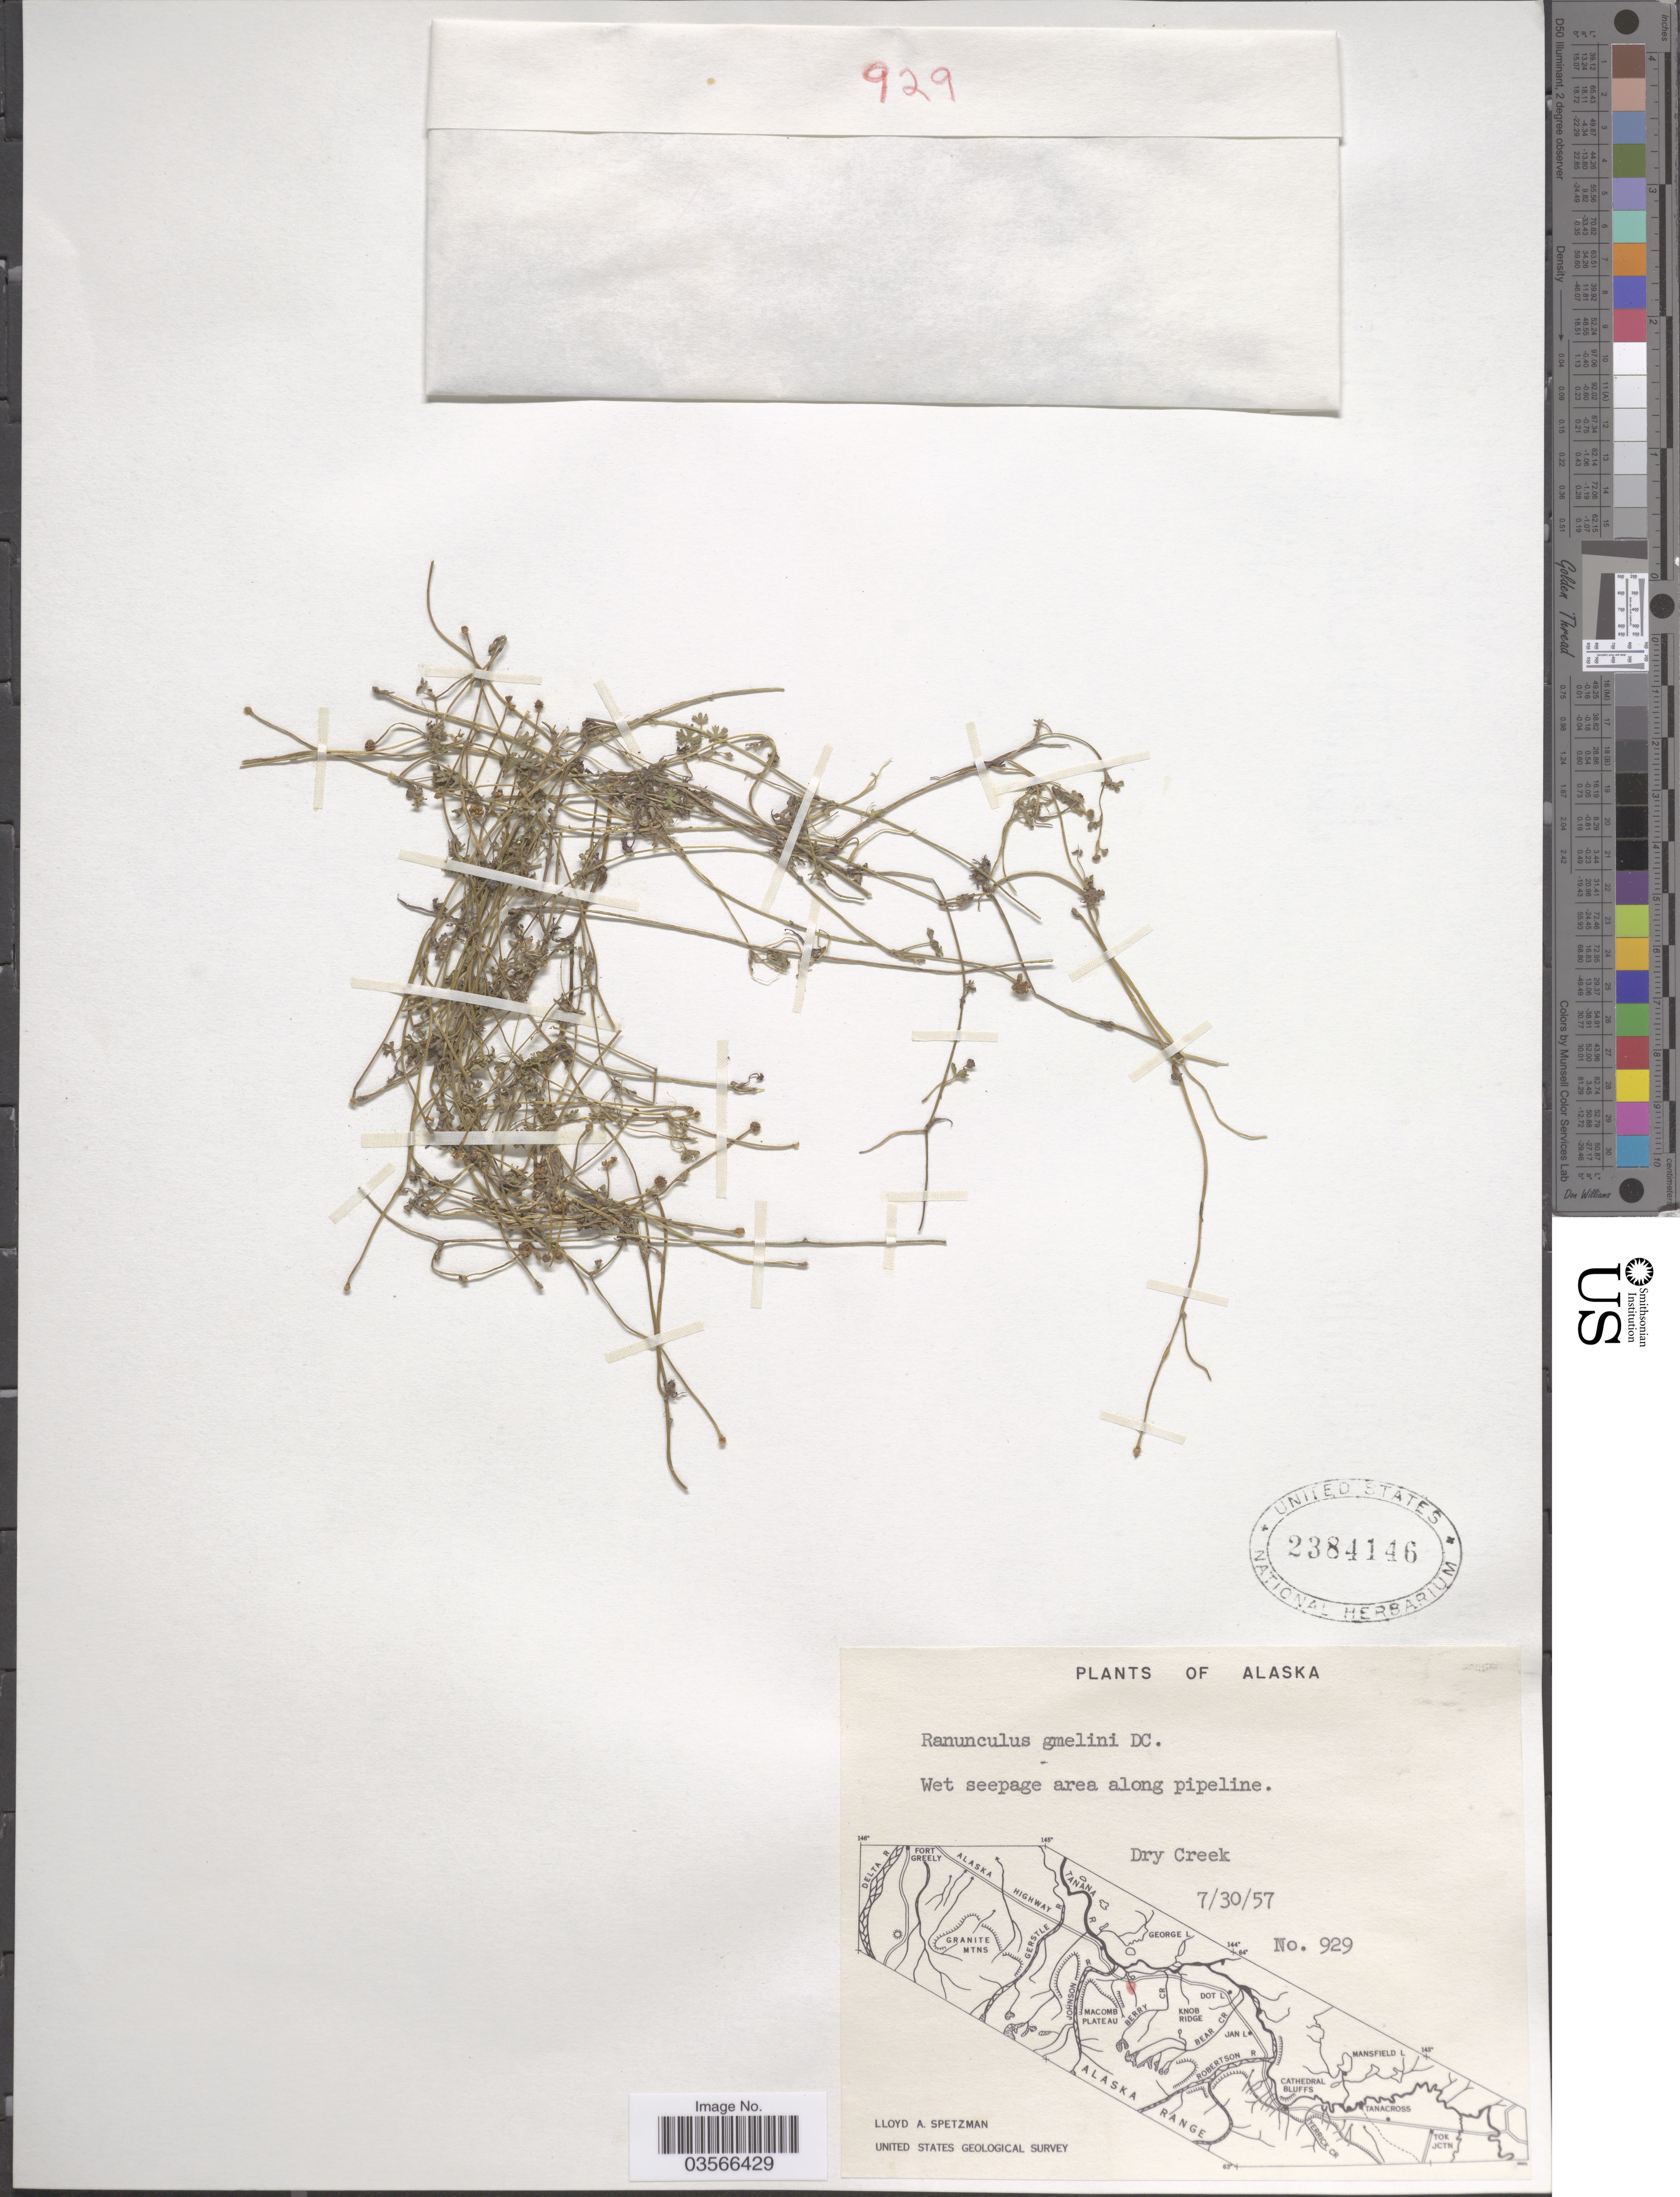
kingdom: Plantae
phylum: Tracheophyta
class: Magnoliopsida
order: Ranunculales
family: Ranunculaceae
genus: Ranunculus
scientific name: Ranunculus gmelinii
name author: DC.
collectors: L. Spetzman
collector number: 929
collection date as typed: Transcribed d/m/y: 30/7/57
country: United States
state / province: Alaska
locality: Dry Creek.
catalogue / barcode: US 2384146